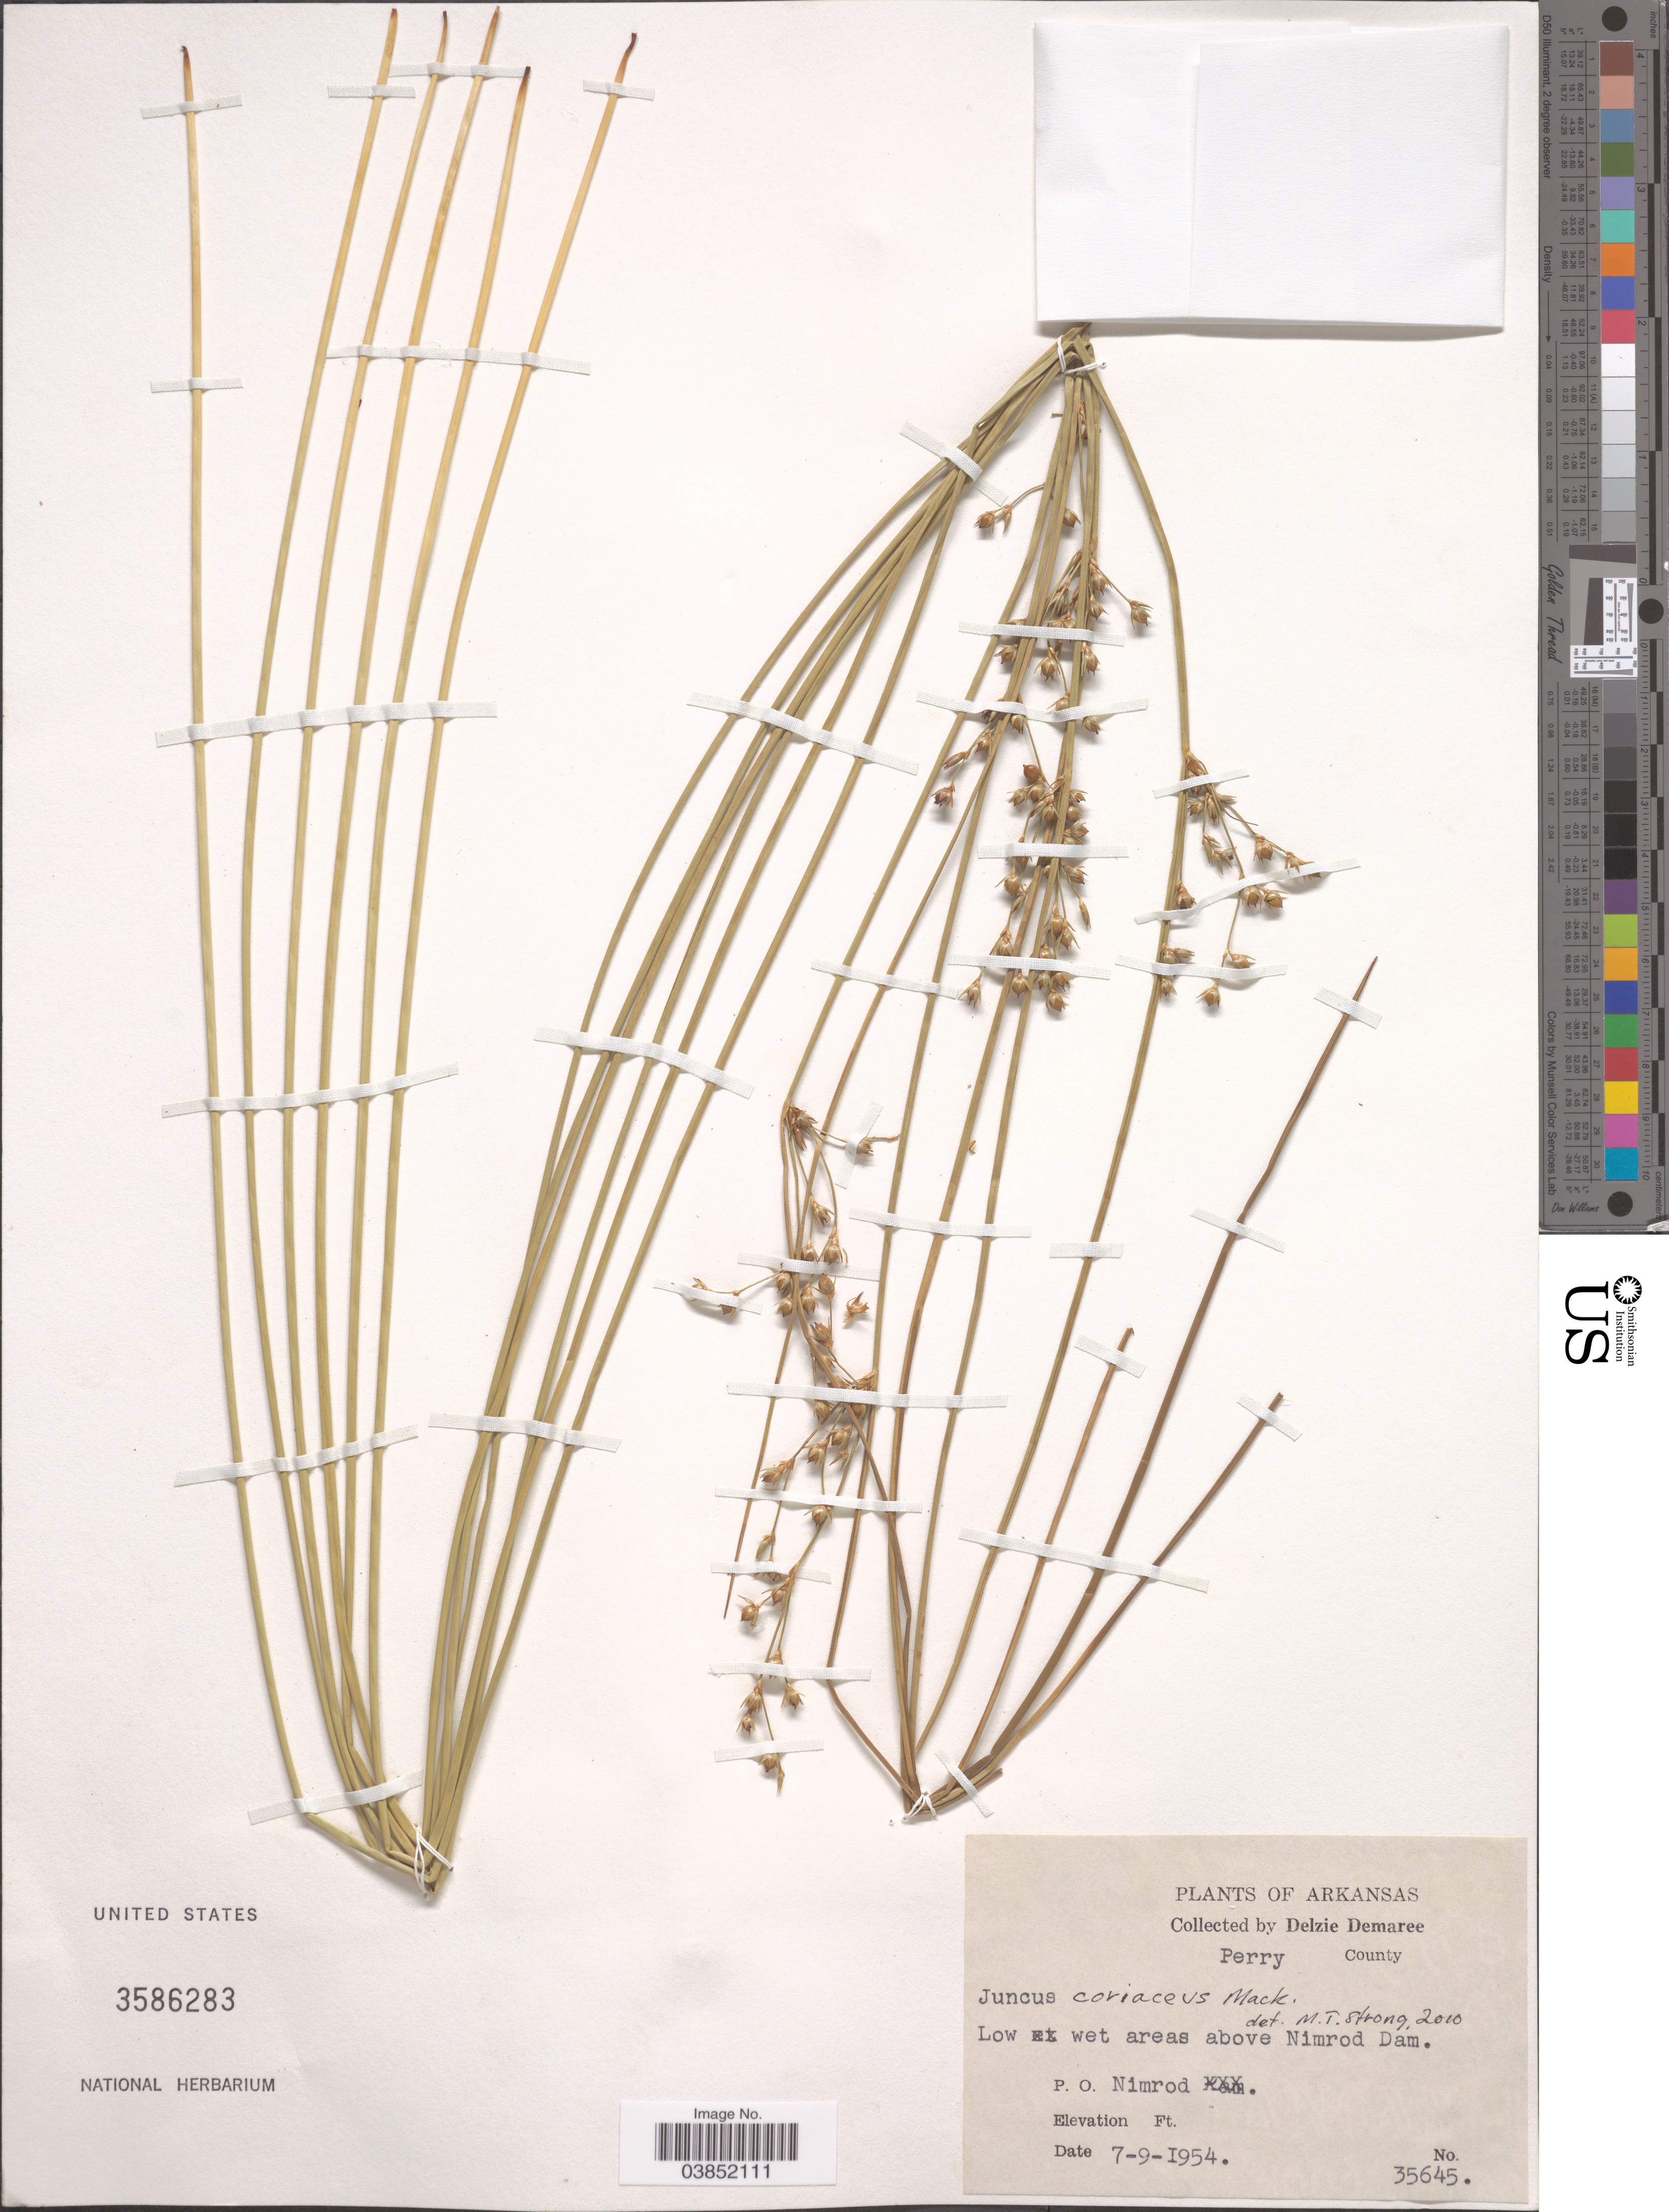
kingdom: Plantae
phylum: Tracheophyta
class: Liliopsida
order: Poales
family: Juncaceae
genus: Juncus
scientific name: Juncus coriaceus Mack.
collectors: D. Demaree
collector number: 35645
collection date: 1954-07-09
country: United States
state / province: Arkansas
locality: Perry County. Low wet areas above Nimrod Dam. P. O. Nimrod.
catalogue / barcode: US 3586283